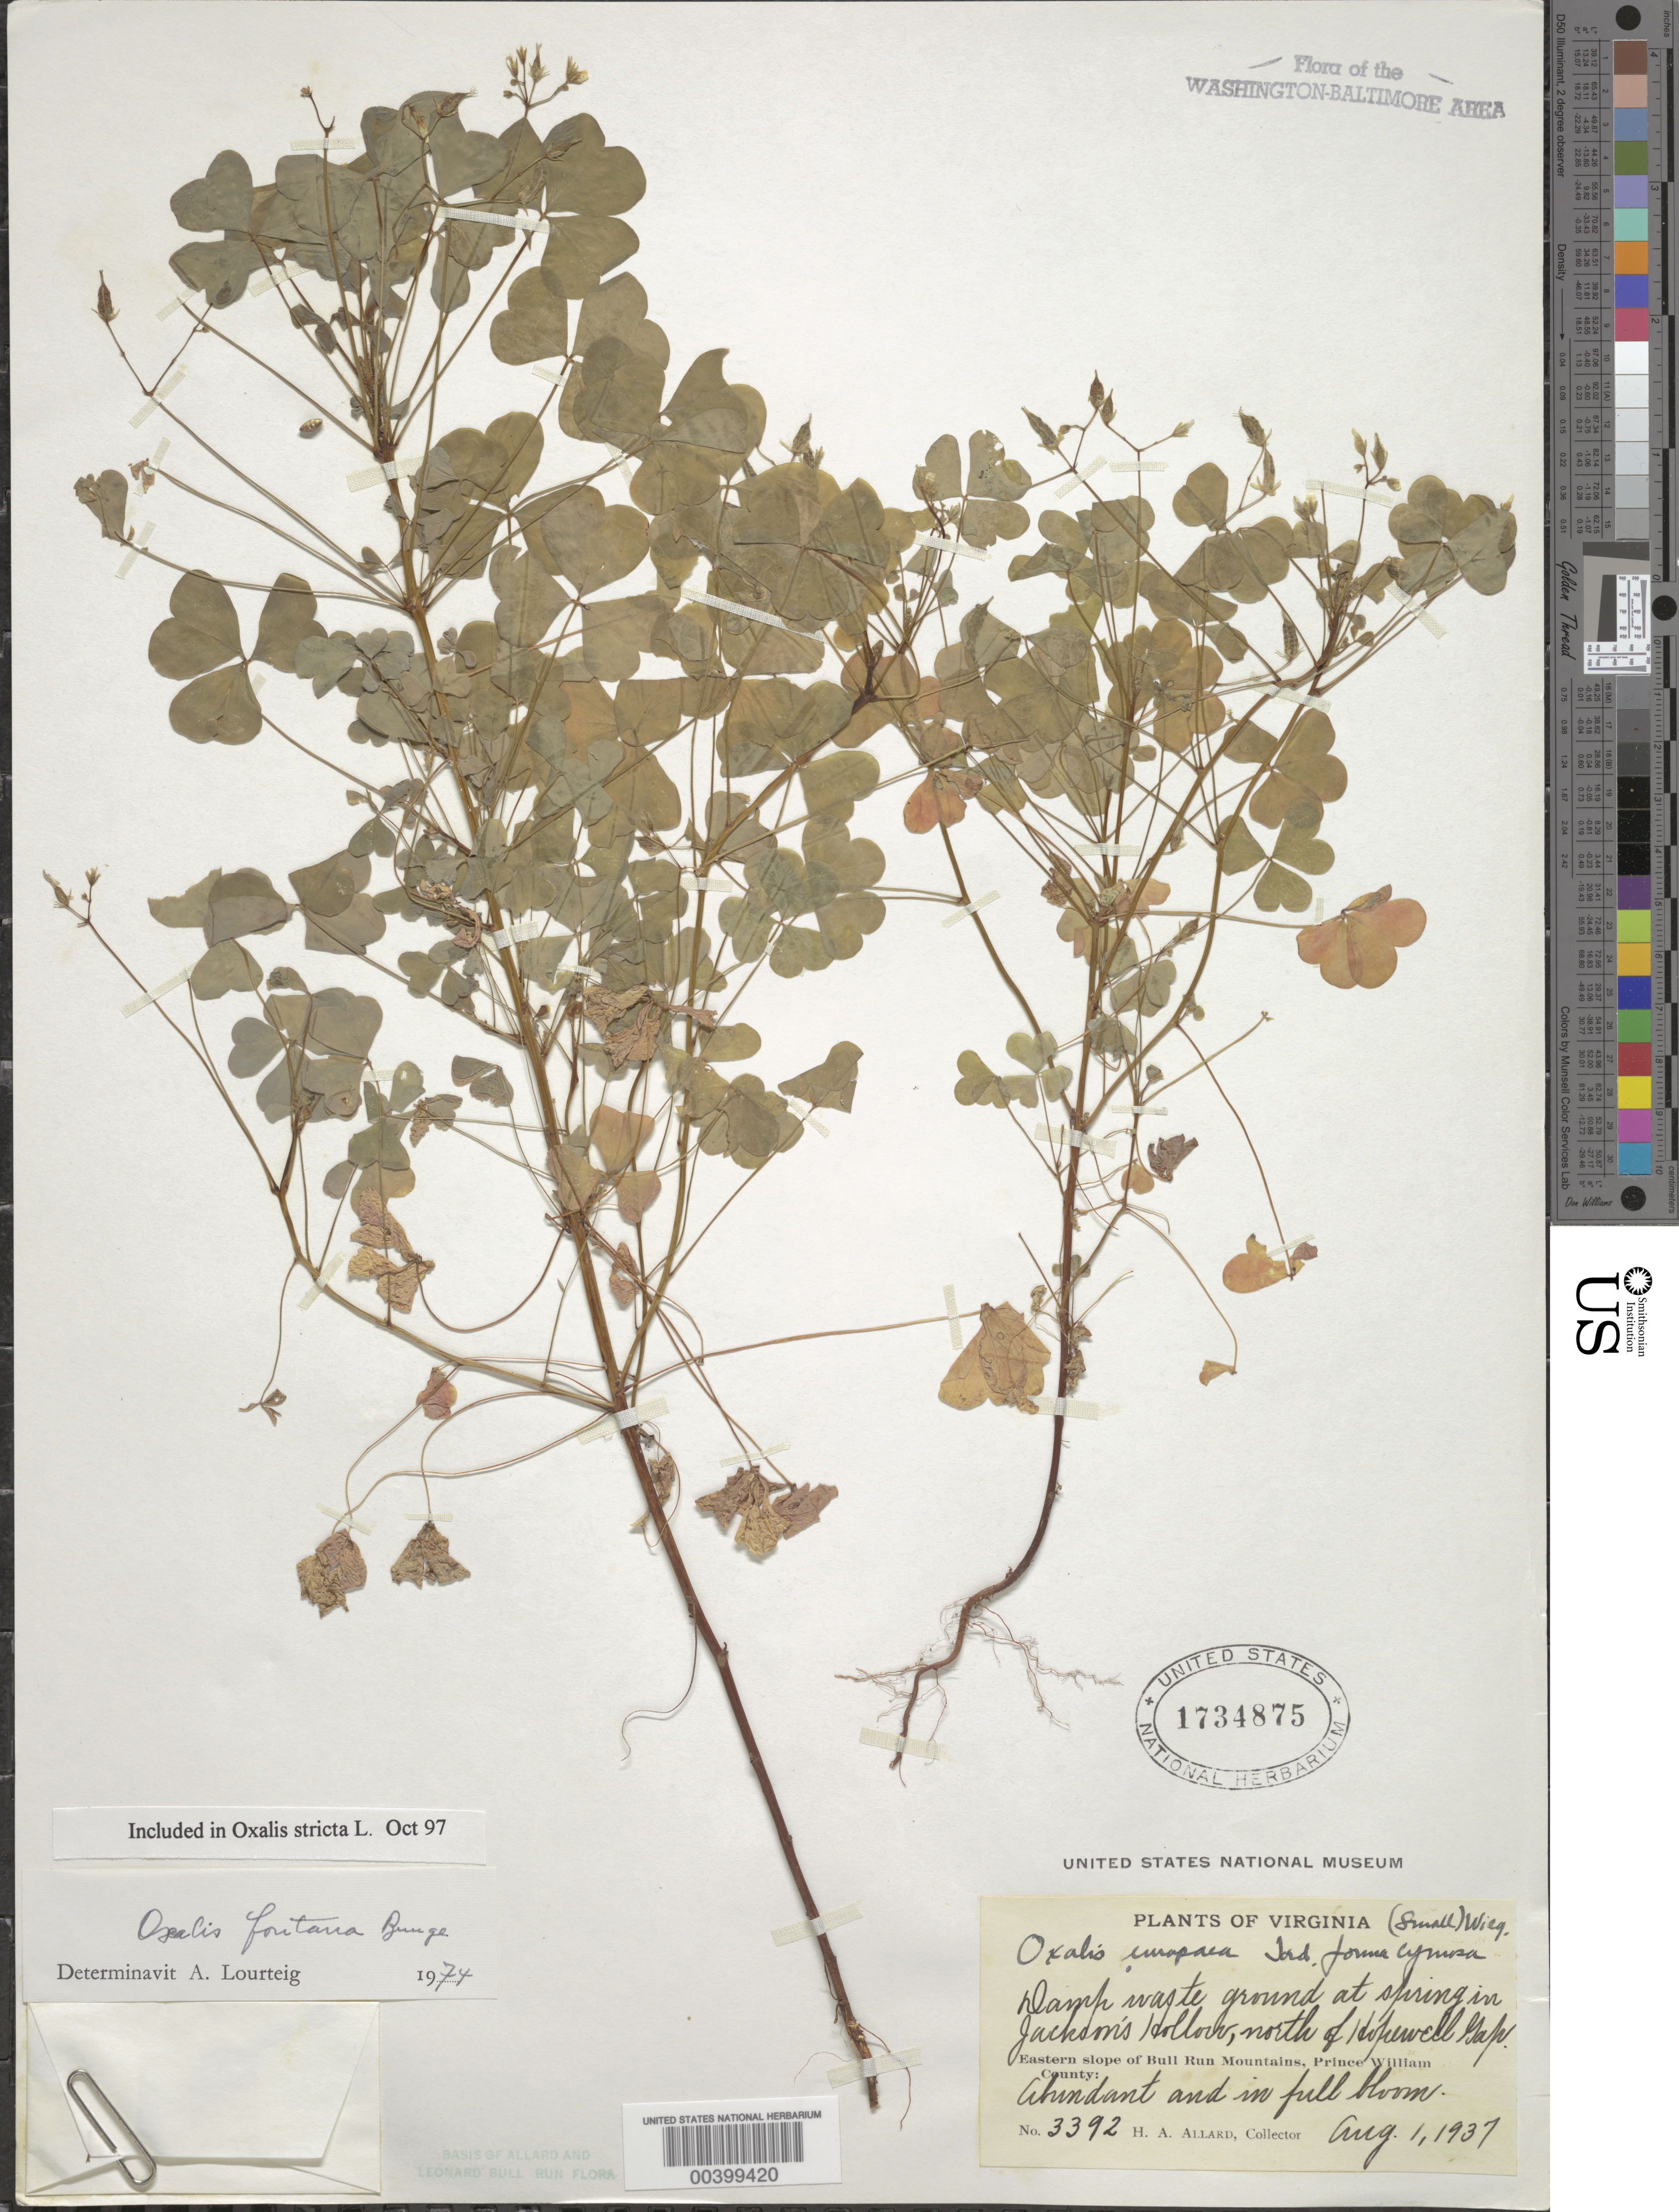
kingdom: Plantae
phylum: Tracheophyta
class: Magnoliopsida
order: Oxalidales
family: Oxalidaceae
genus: Oxalis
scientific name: Oxalis stricta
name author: L.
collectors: H. A. Allard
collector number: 3392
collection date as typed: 01 Aug 1937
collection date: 1937-08-01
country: United States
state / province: Virginia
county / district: Prince William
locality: Jackson Hollow, north of Hopewell Gap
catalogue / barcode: US 1734875